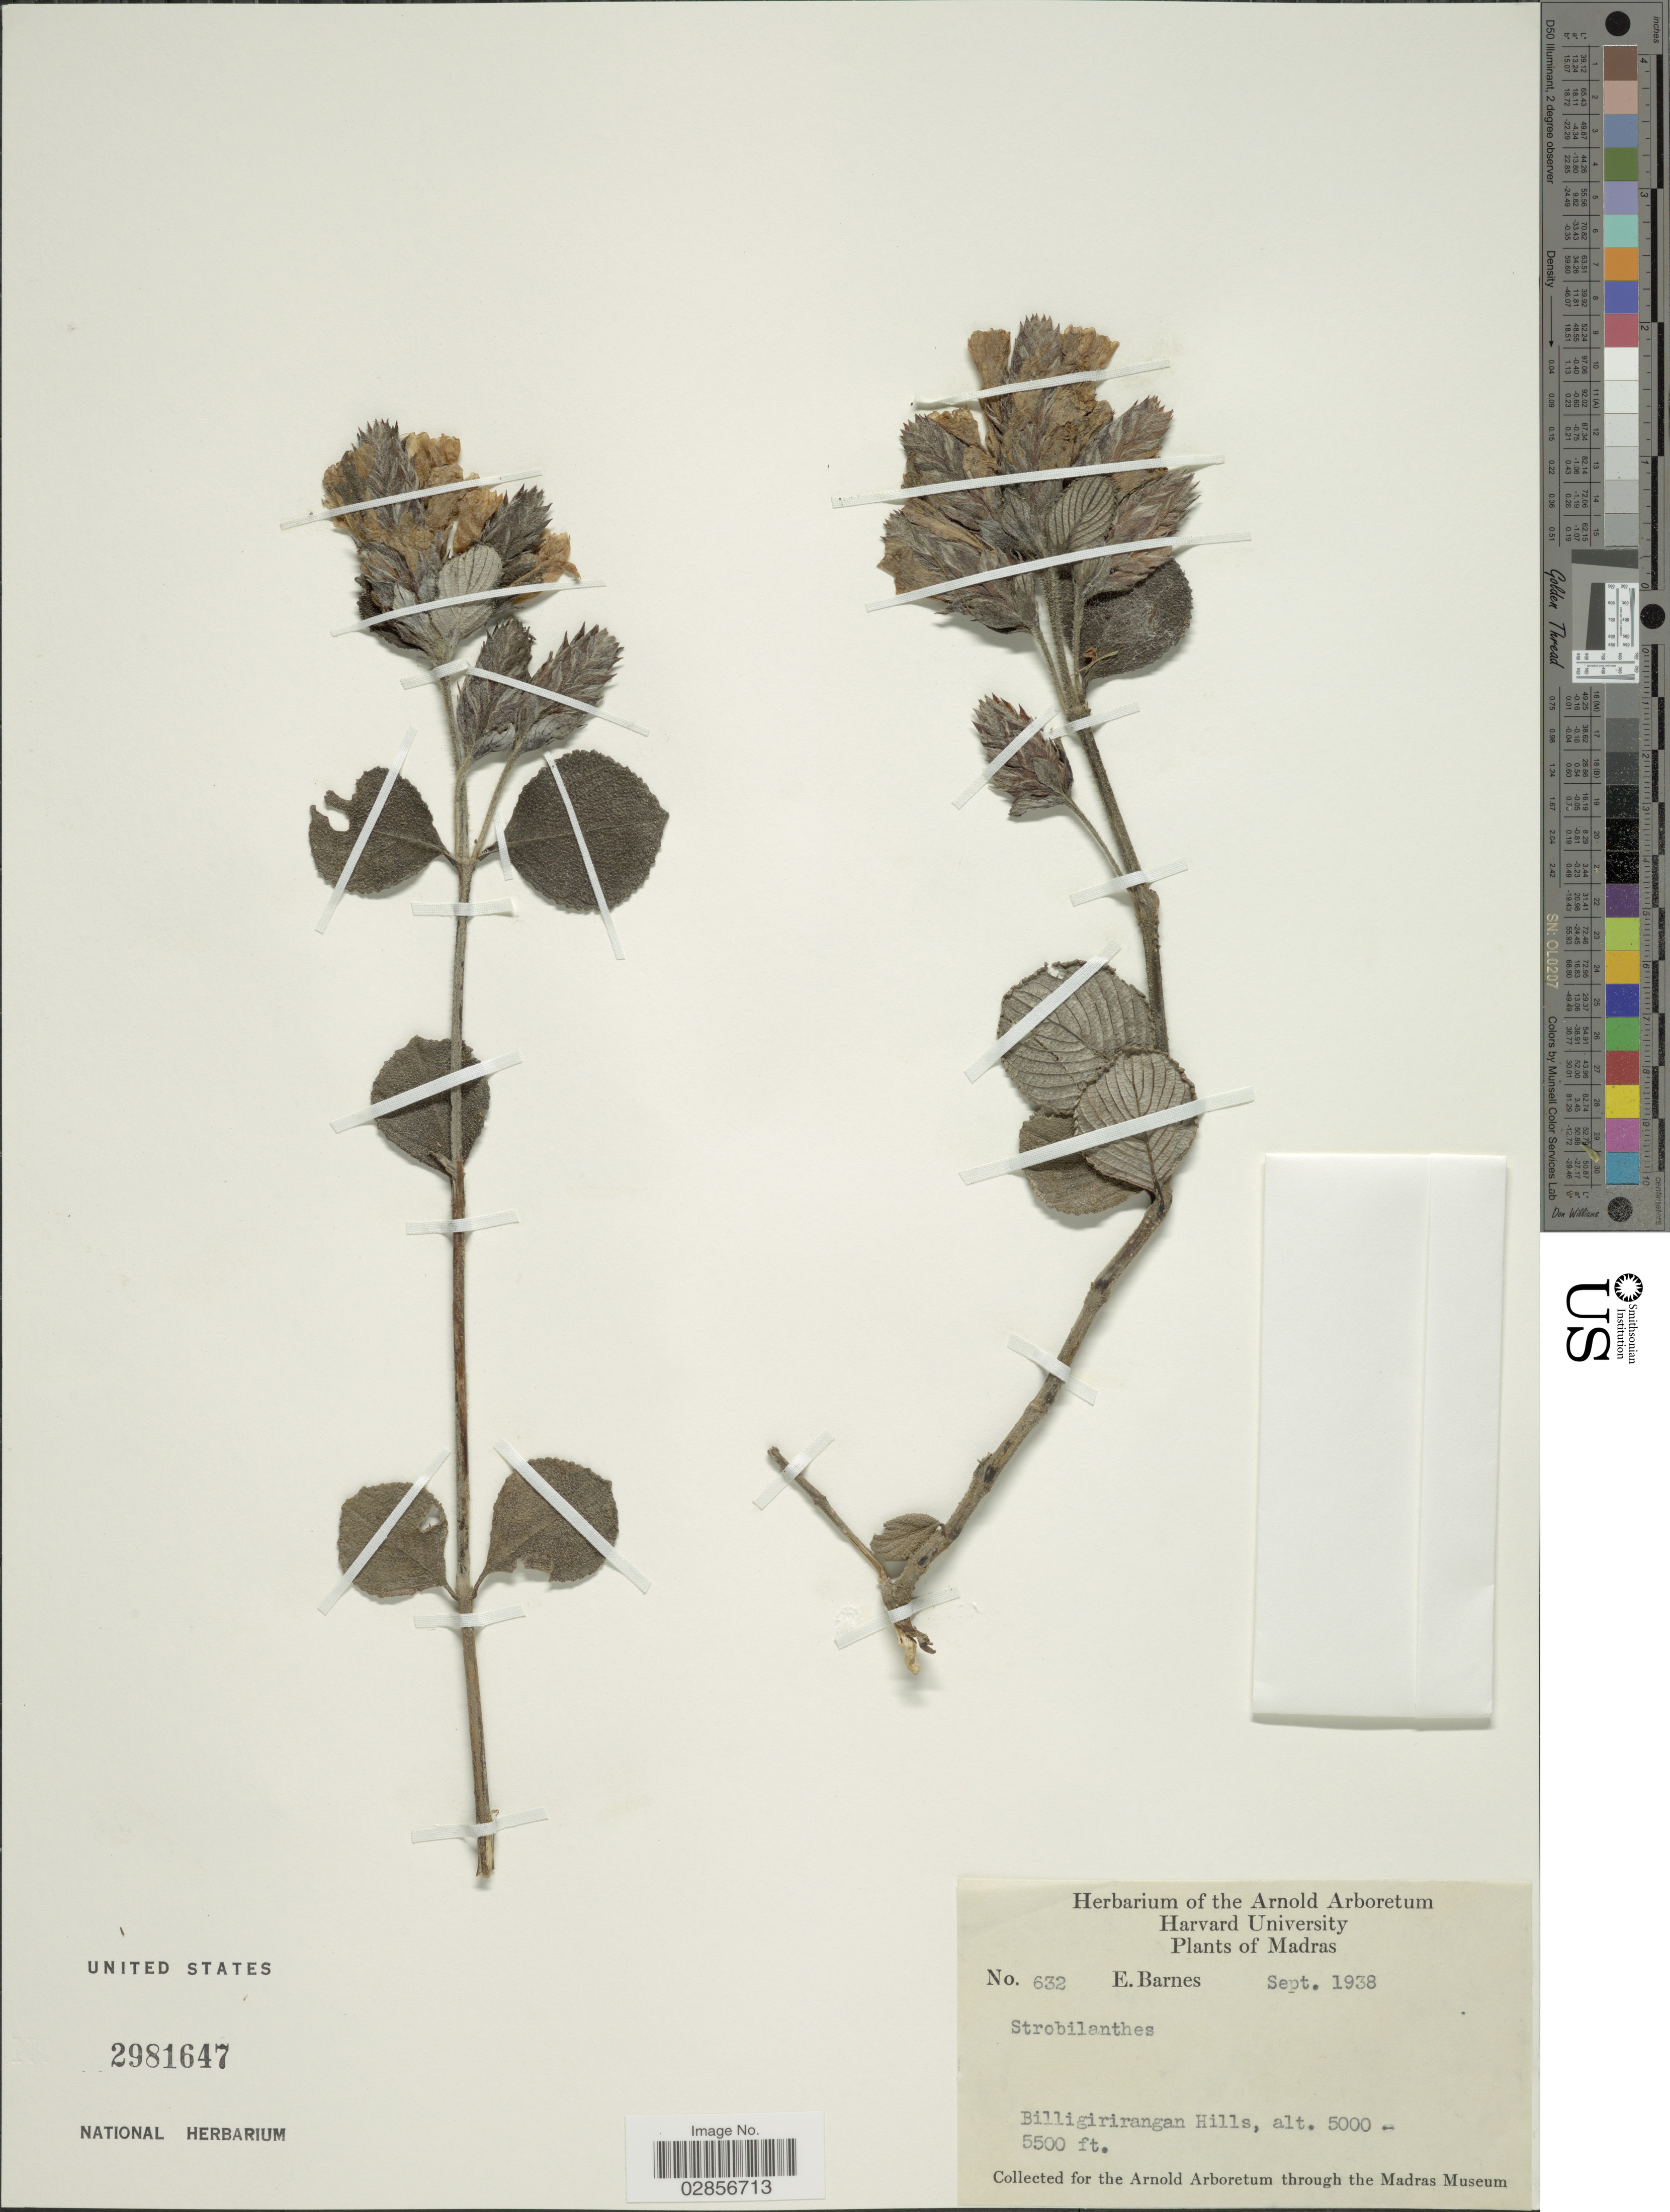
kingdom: Plantae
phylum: Tracheophyta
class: Magnoliopsida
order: Lamiales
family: Acanthaceae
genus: Strobilanthes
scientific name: Strobilanthes sp.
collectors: E. Barnes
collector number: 632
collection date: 1938-09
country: India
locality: Madras, Billigirirangan Hills.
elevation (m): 1524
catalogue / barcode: US 2981647